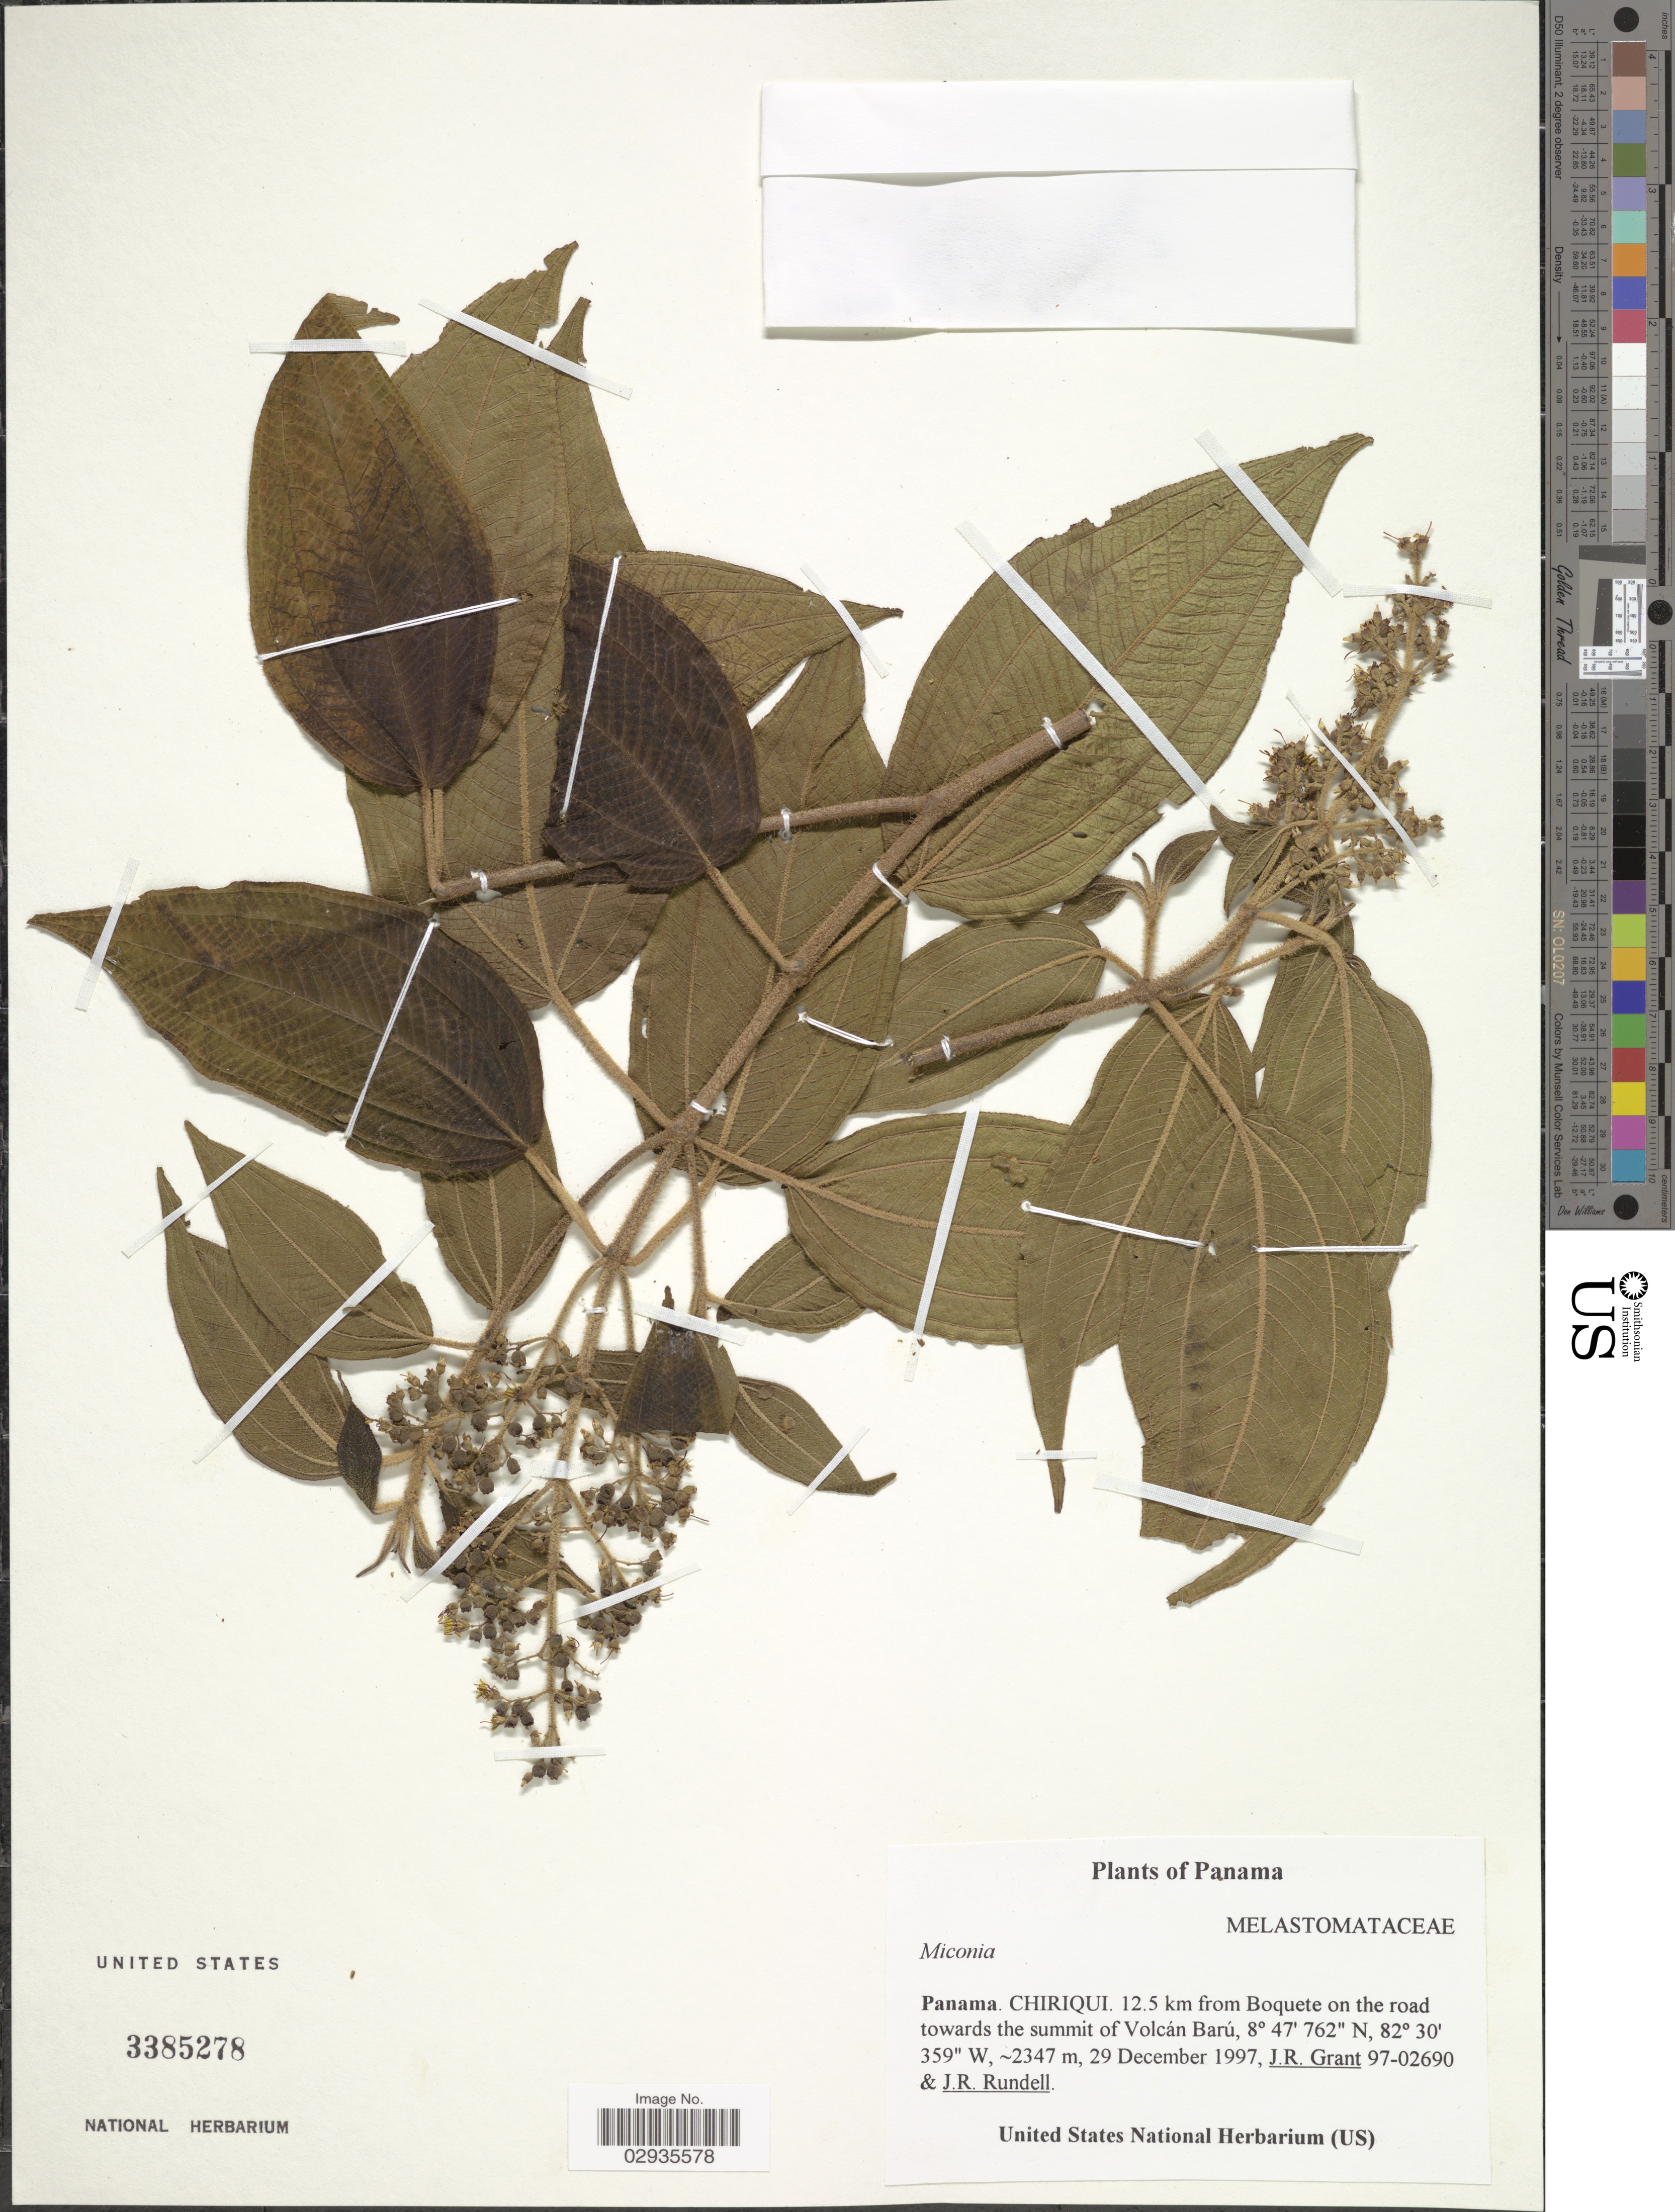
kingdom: Plantae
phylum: Tracheophyta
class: Magnoliopsida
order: Myrtales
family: Melastomataceae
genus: Miconia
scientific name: Miconia sp.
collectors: J. Grant & J. R. Rundell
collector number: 97-02690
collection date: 1997-12-29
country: Panama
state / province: Chiriqui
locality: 12.5 km from Boquete on the road towards the summit of Volcán Barú.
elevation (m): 2347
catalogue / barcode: US 3385278